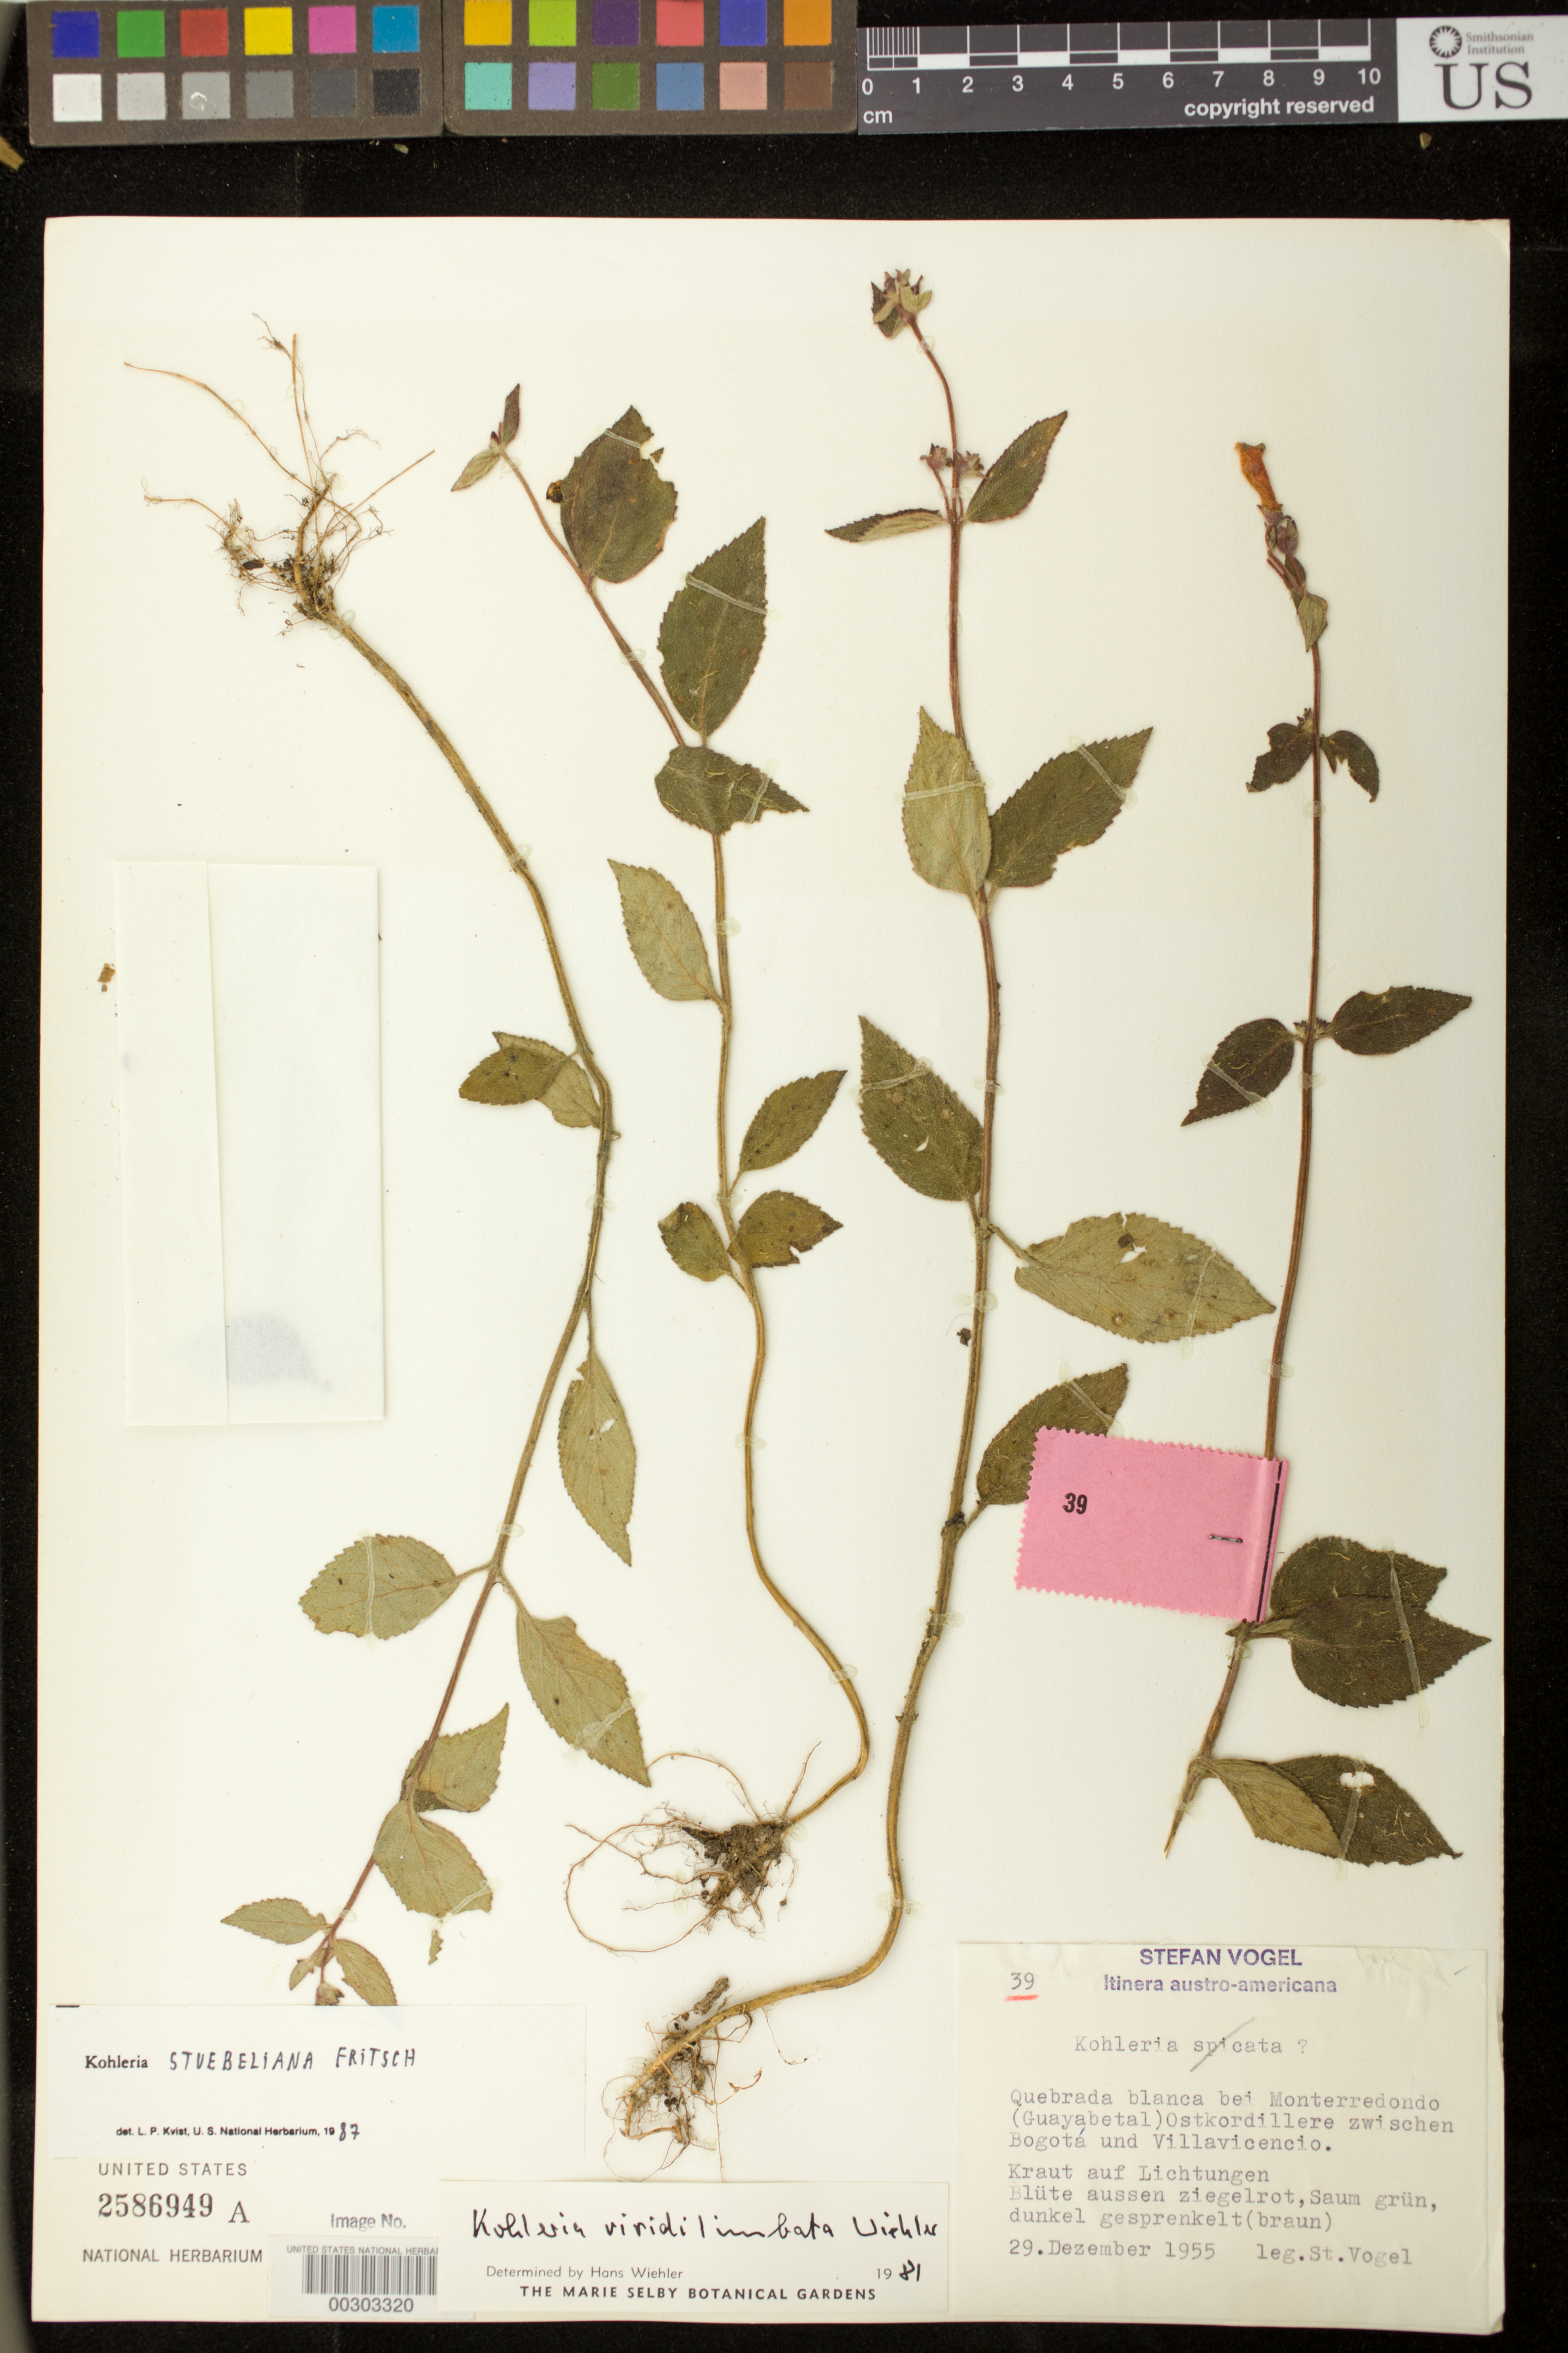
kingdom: Plantae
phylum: Tracheophyta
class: Magnoliopsida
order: Lamiales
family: Gesneriaceae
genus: Kohleria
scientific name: Kohleria stuebeliana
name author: Fritsch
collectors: S. Vogel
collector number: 39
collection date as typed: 29 Dec 1955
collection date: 1955-12-29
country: Colombia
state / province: Cundinamarca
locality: By Monterredondo (Guayabetal) Western Cordillera between Bogota and Villavicencio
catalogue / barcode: US 2586949A